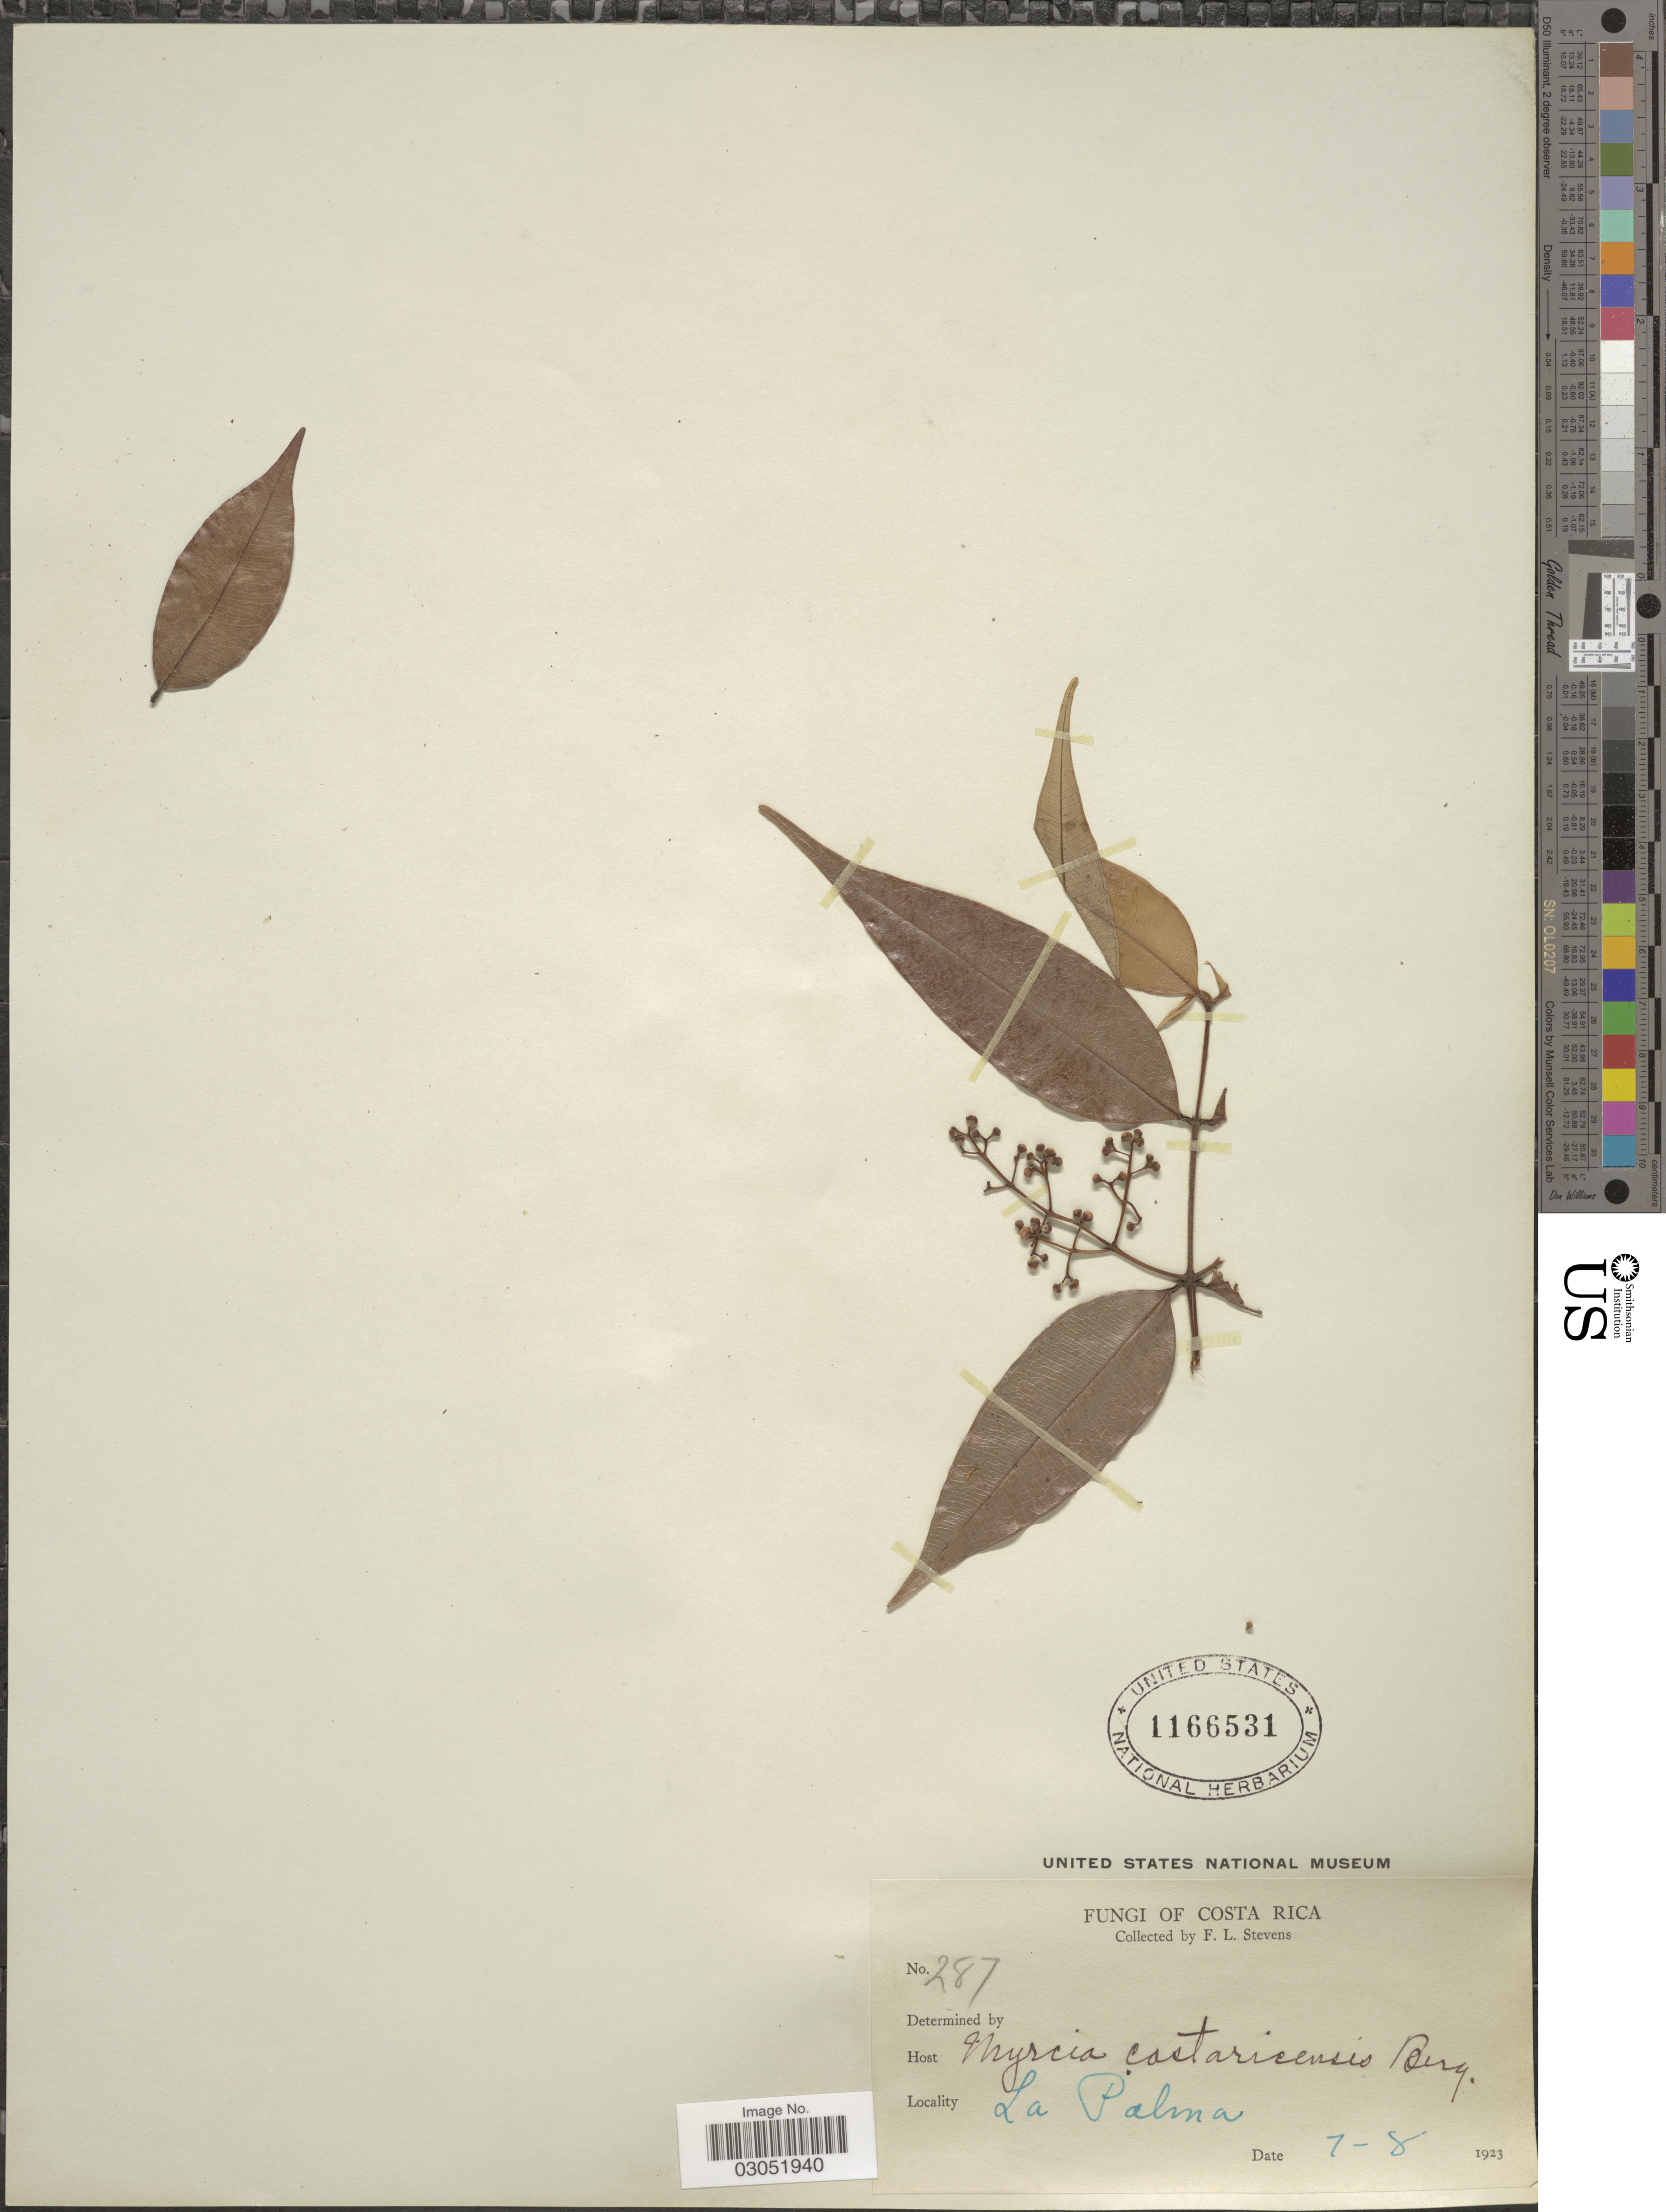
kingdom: Plantae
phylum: Tracheophyta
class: Magnoliopsida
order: Myrtales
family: Myrtaceae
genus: Myrcia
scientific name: Myrcia splendens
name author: (Sw.) DC.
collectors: F. L. Stevens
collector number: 287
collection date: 1923-08-07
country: Costa Rica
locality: La Palma.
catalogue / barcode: US 1166531